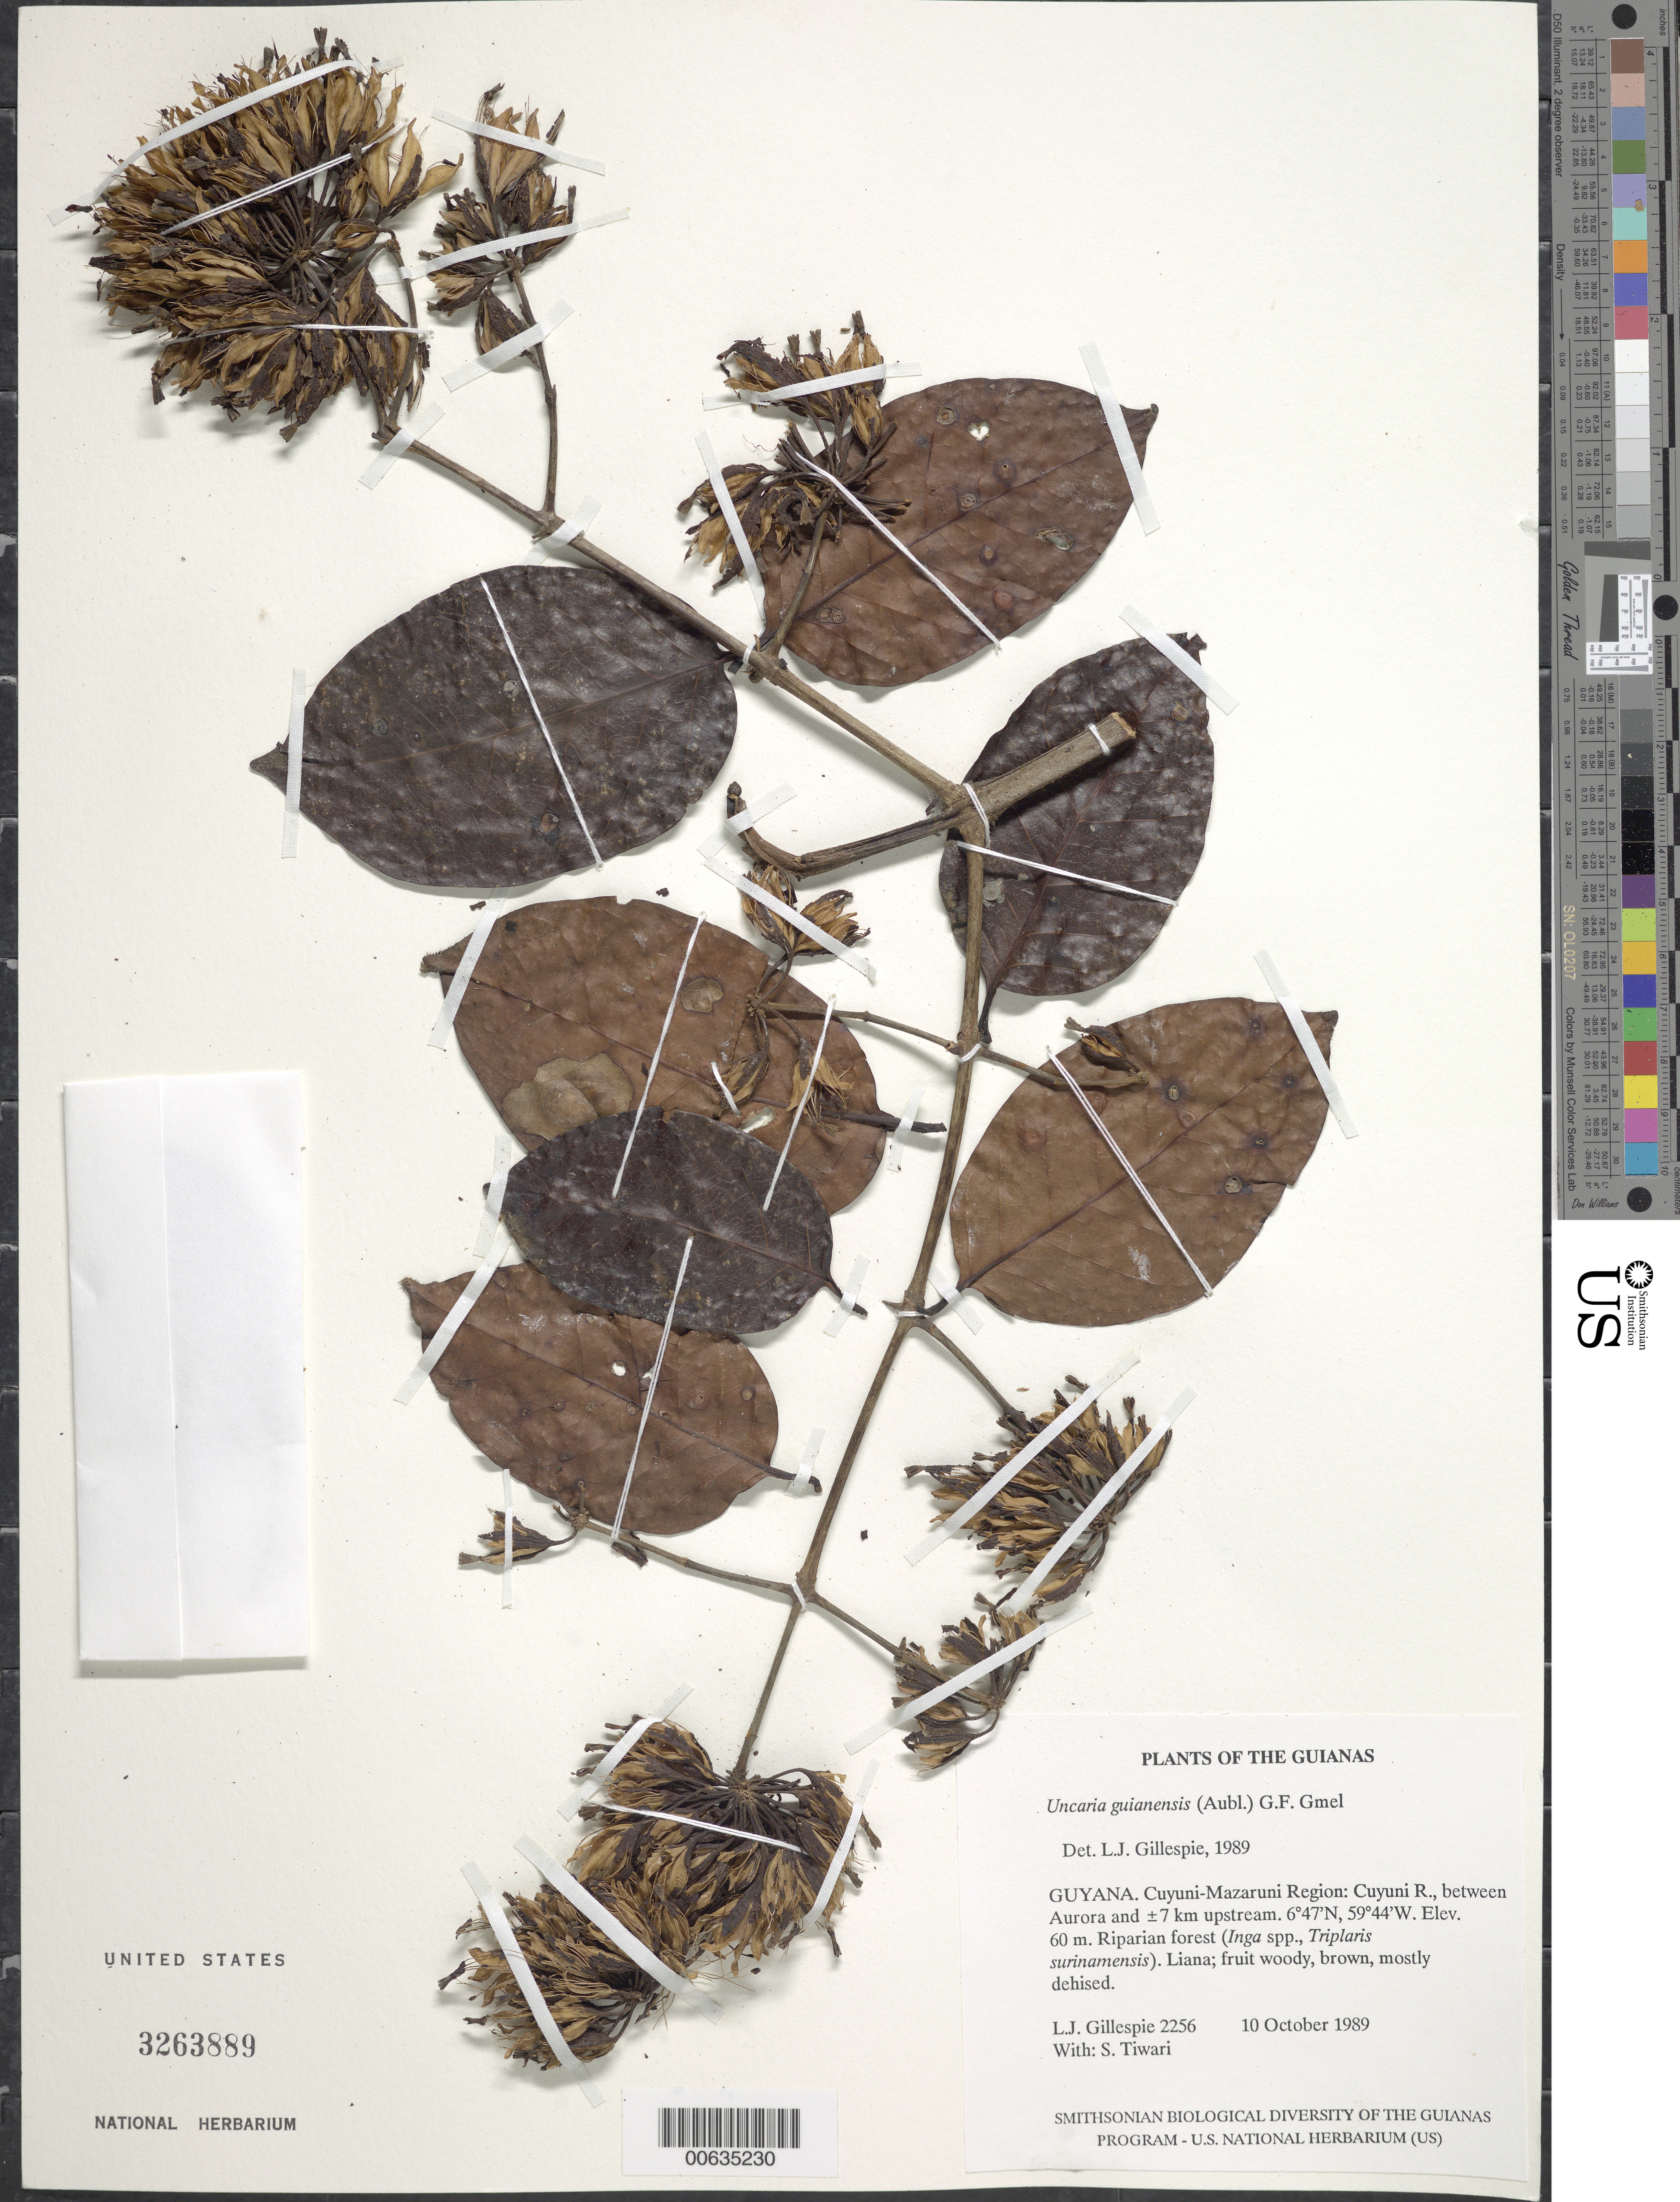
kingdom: Plantae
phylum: Tracheophyta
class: Magnoliopsida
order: Gentianales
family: Rubiaceae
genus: Uncaria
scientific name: Uncaria guianensis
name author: (Aubl.) J.F. Gmel.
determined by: Gillespie, L. J.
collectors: L. J. Gillespie & S. Tiwari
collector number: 2256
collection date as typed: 10 October 1989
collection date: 1989-10-10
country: Guyana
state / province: Cuyuni-Mazaruni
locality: Cuyuni R., between Aurora and ±7 km upstream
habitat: Riparian forest (Inga spp., Triplaris surinamensis)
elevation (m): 60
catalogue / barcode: US 3263889